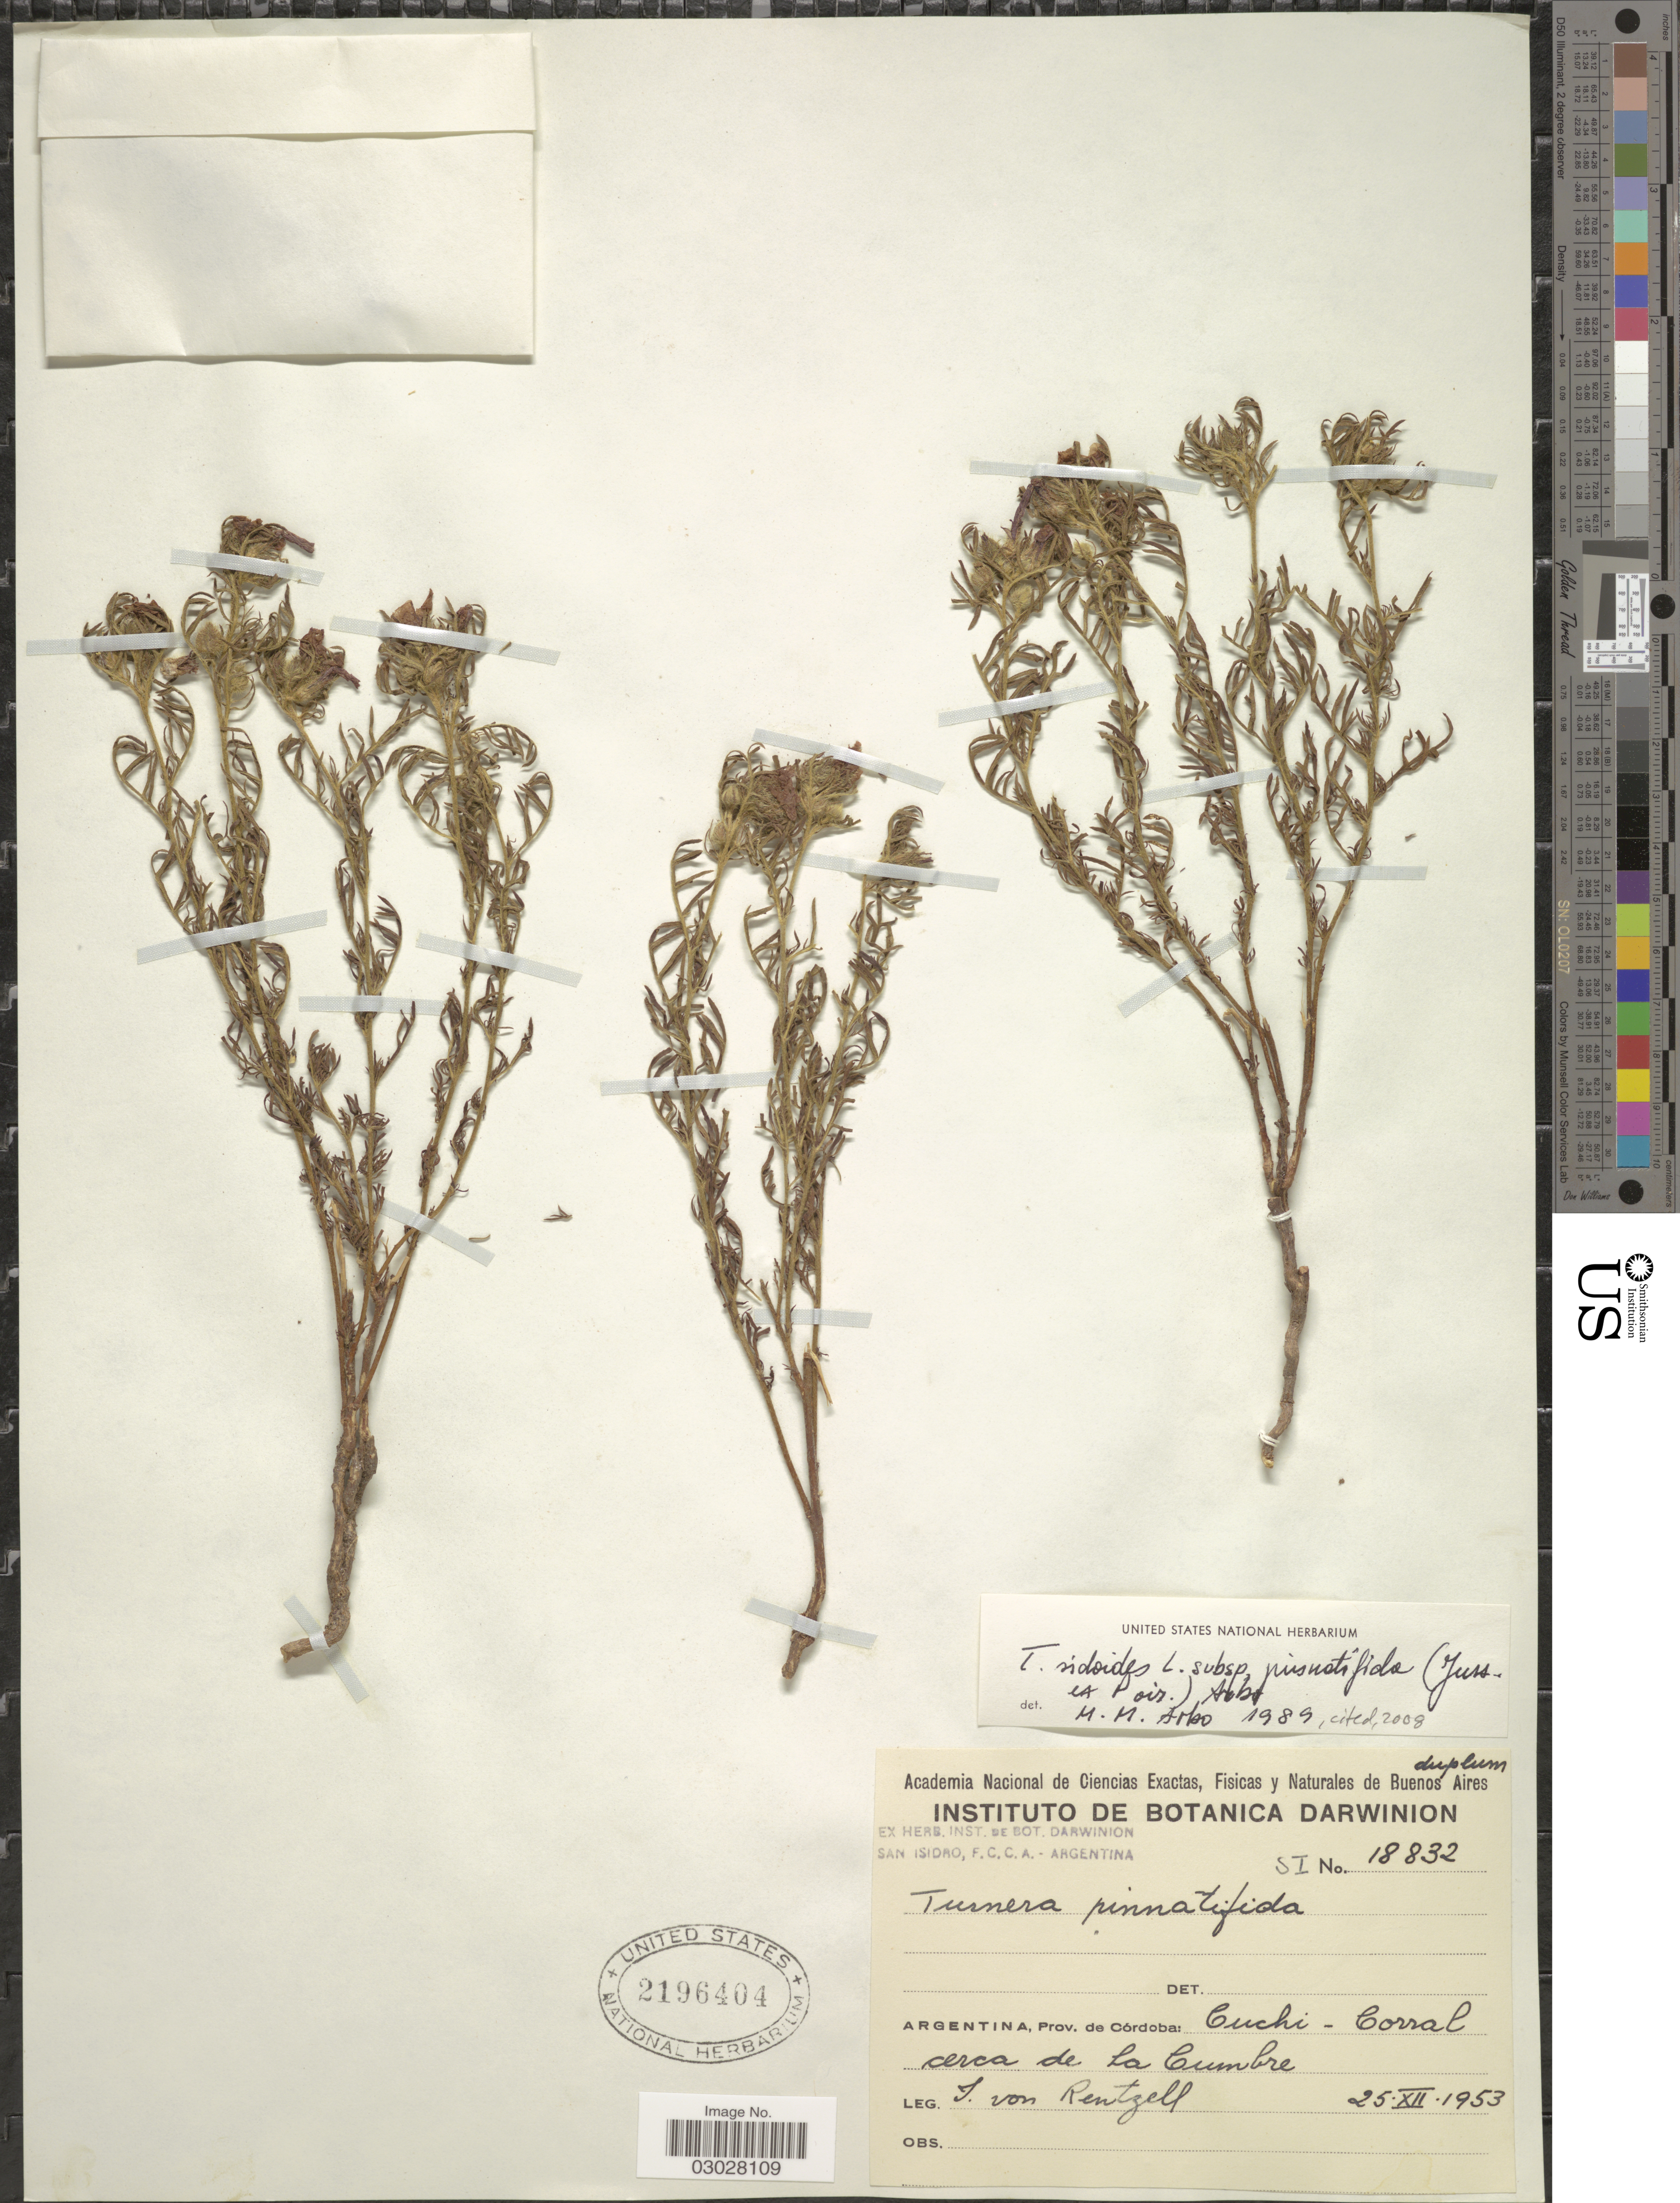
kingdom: Plantae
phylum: Tracheophyta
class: Magnoliopsida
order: Malpighiales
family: Turneraceae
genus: Turnera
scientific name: Turnera sidoides subsp. pinnatifida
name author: (Juss. ex Poir.) Arbo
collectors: I. von Rentzell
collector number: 18832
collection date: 1953-12-25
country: Colombia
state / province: Córdoba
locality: Prov. de Córdoba: Cuchi - Corral cerca de La Cumbre.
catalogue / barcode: US 2196404